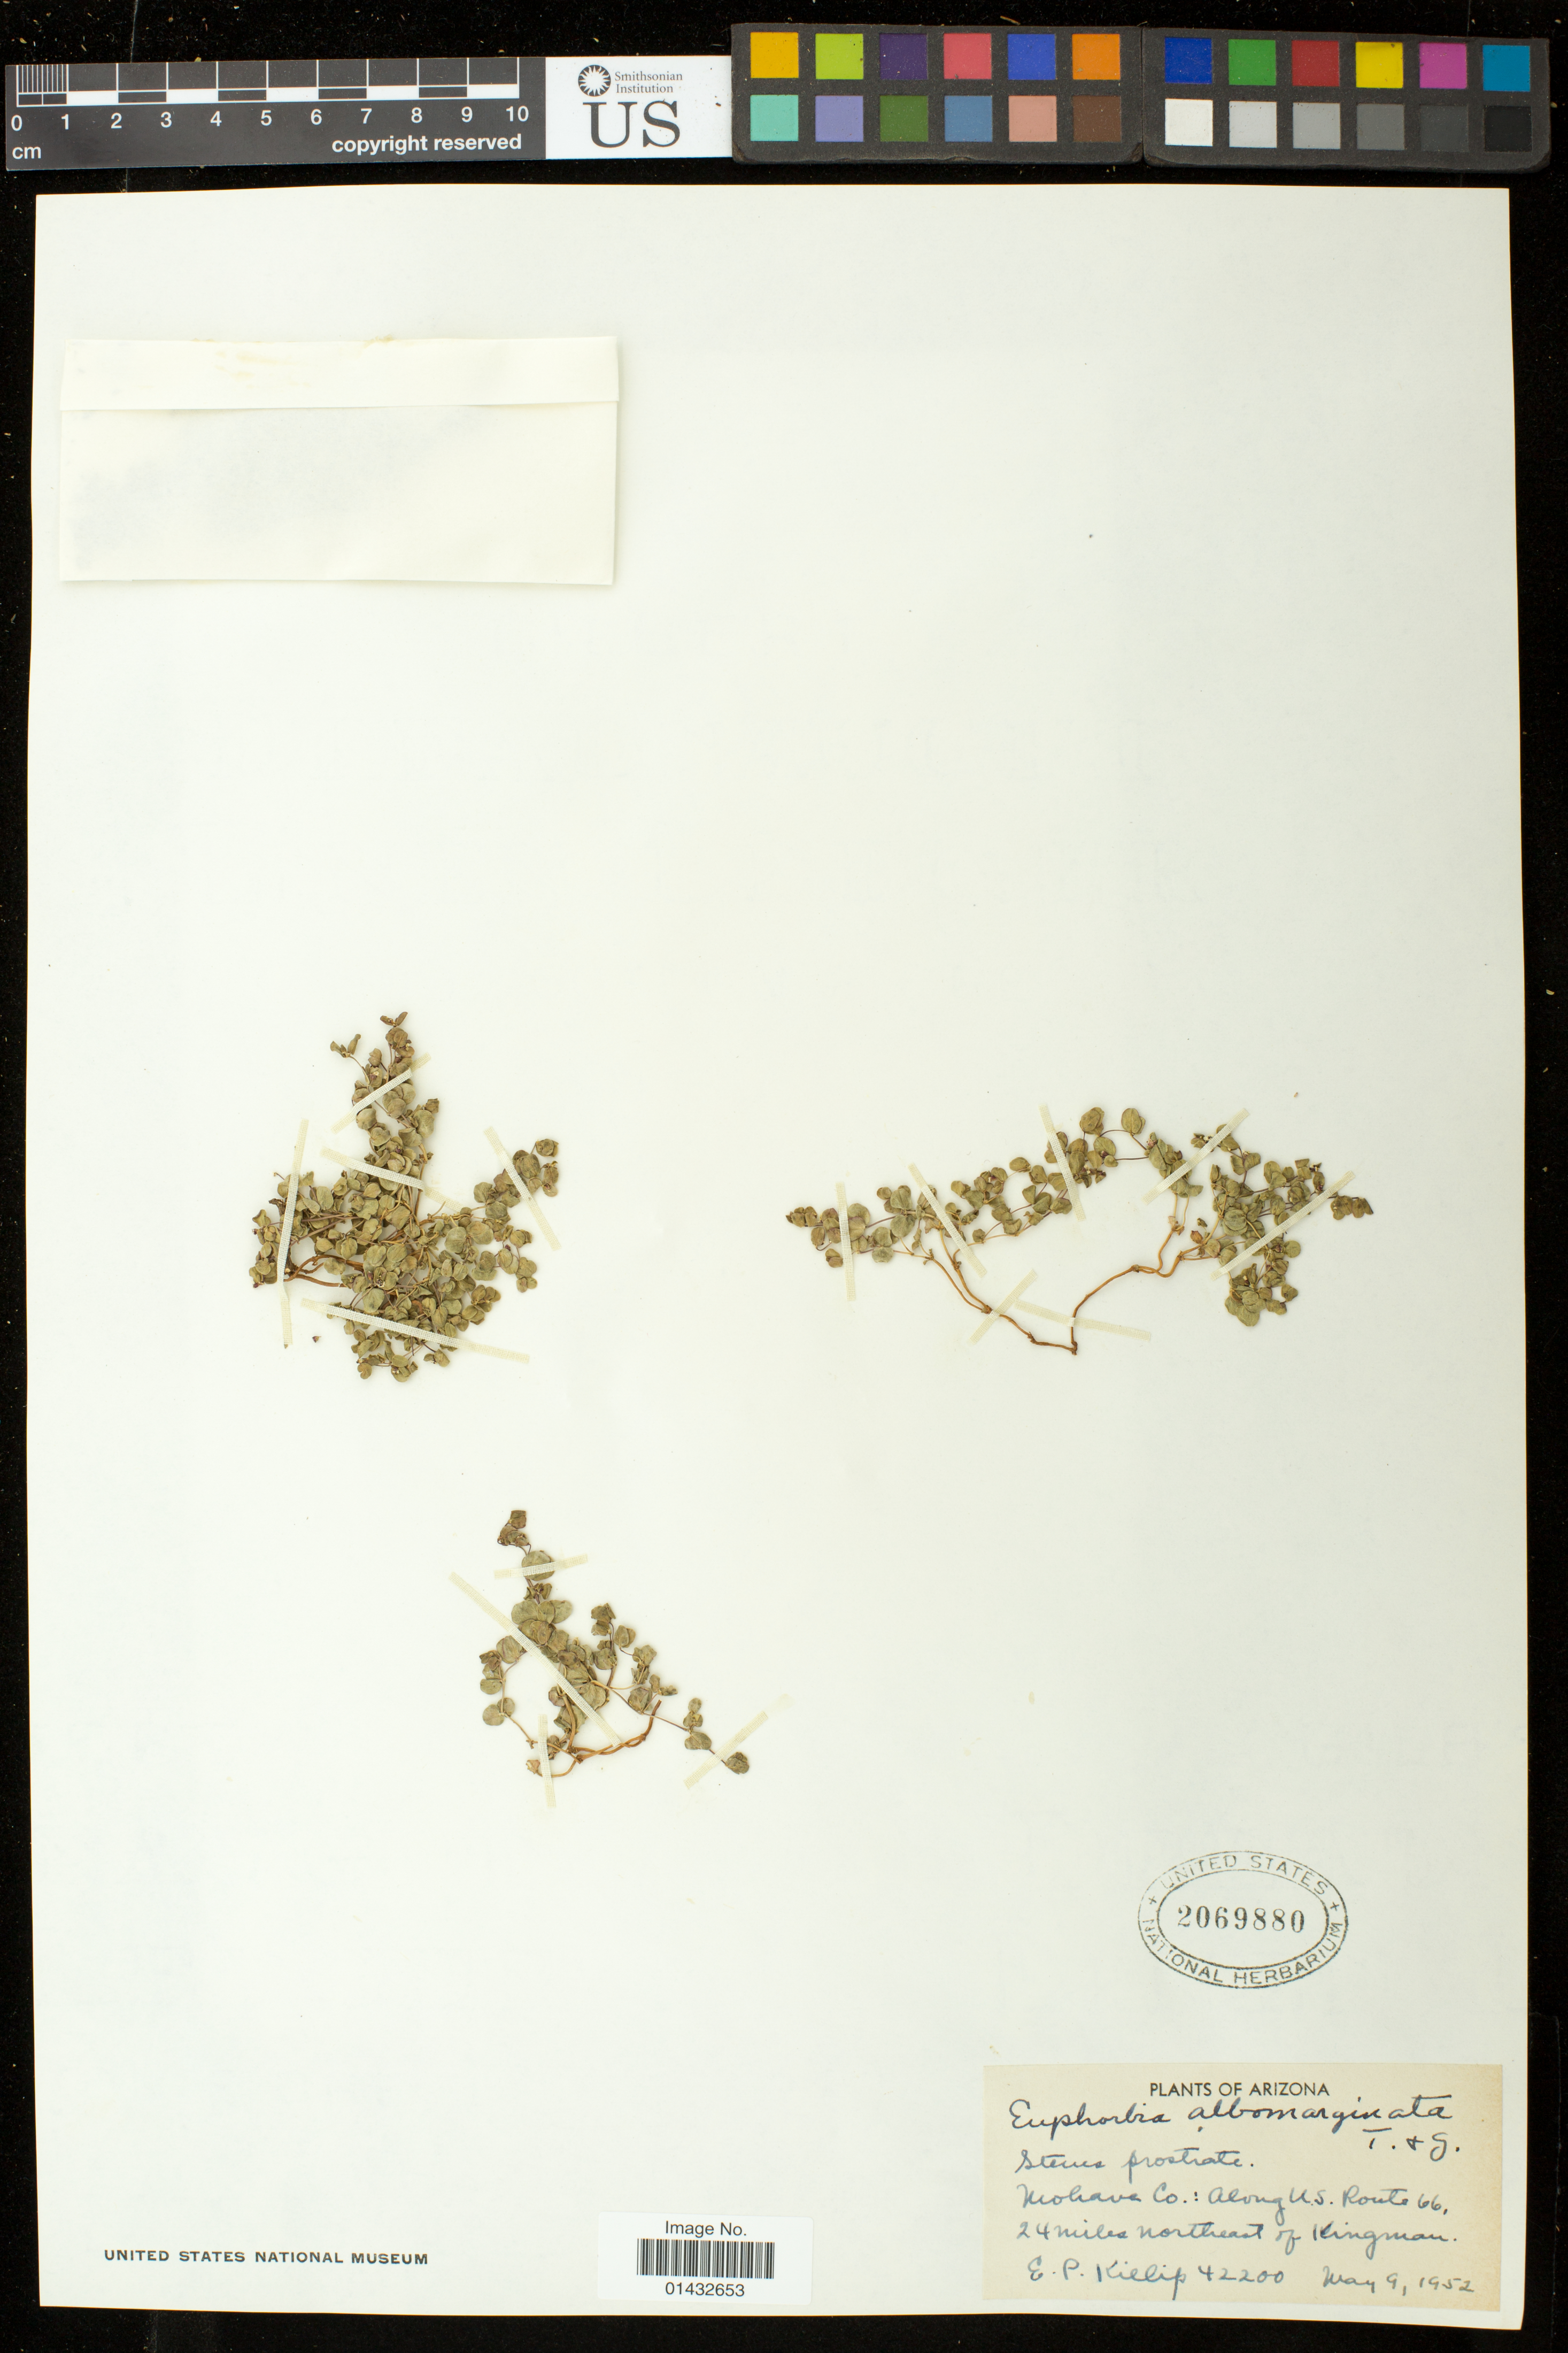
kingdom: Plantae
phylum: Tracheophyta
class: Magnoliopsida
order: Malpighiales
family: Euphorbiaceae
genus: Euphorbia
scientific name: Euphorbia albomarginata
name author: Torr. & A. Gray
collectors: E. P. Killip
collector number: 42200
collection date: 1952-05-09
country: United States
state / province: Arizona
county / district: Mohave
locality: Along U.S. Route 66, 24 miles northeast of Kingman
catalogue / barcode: US 2069880